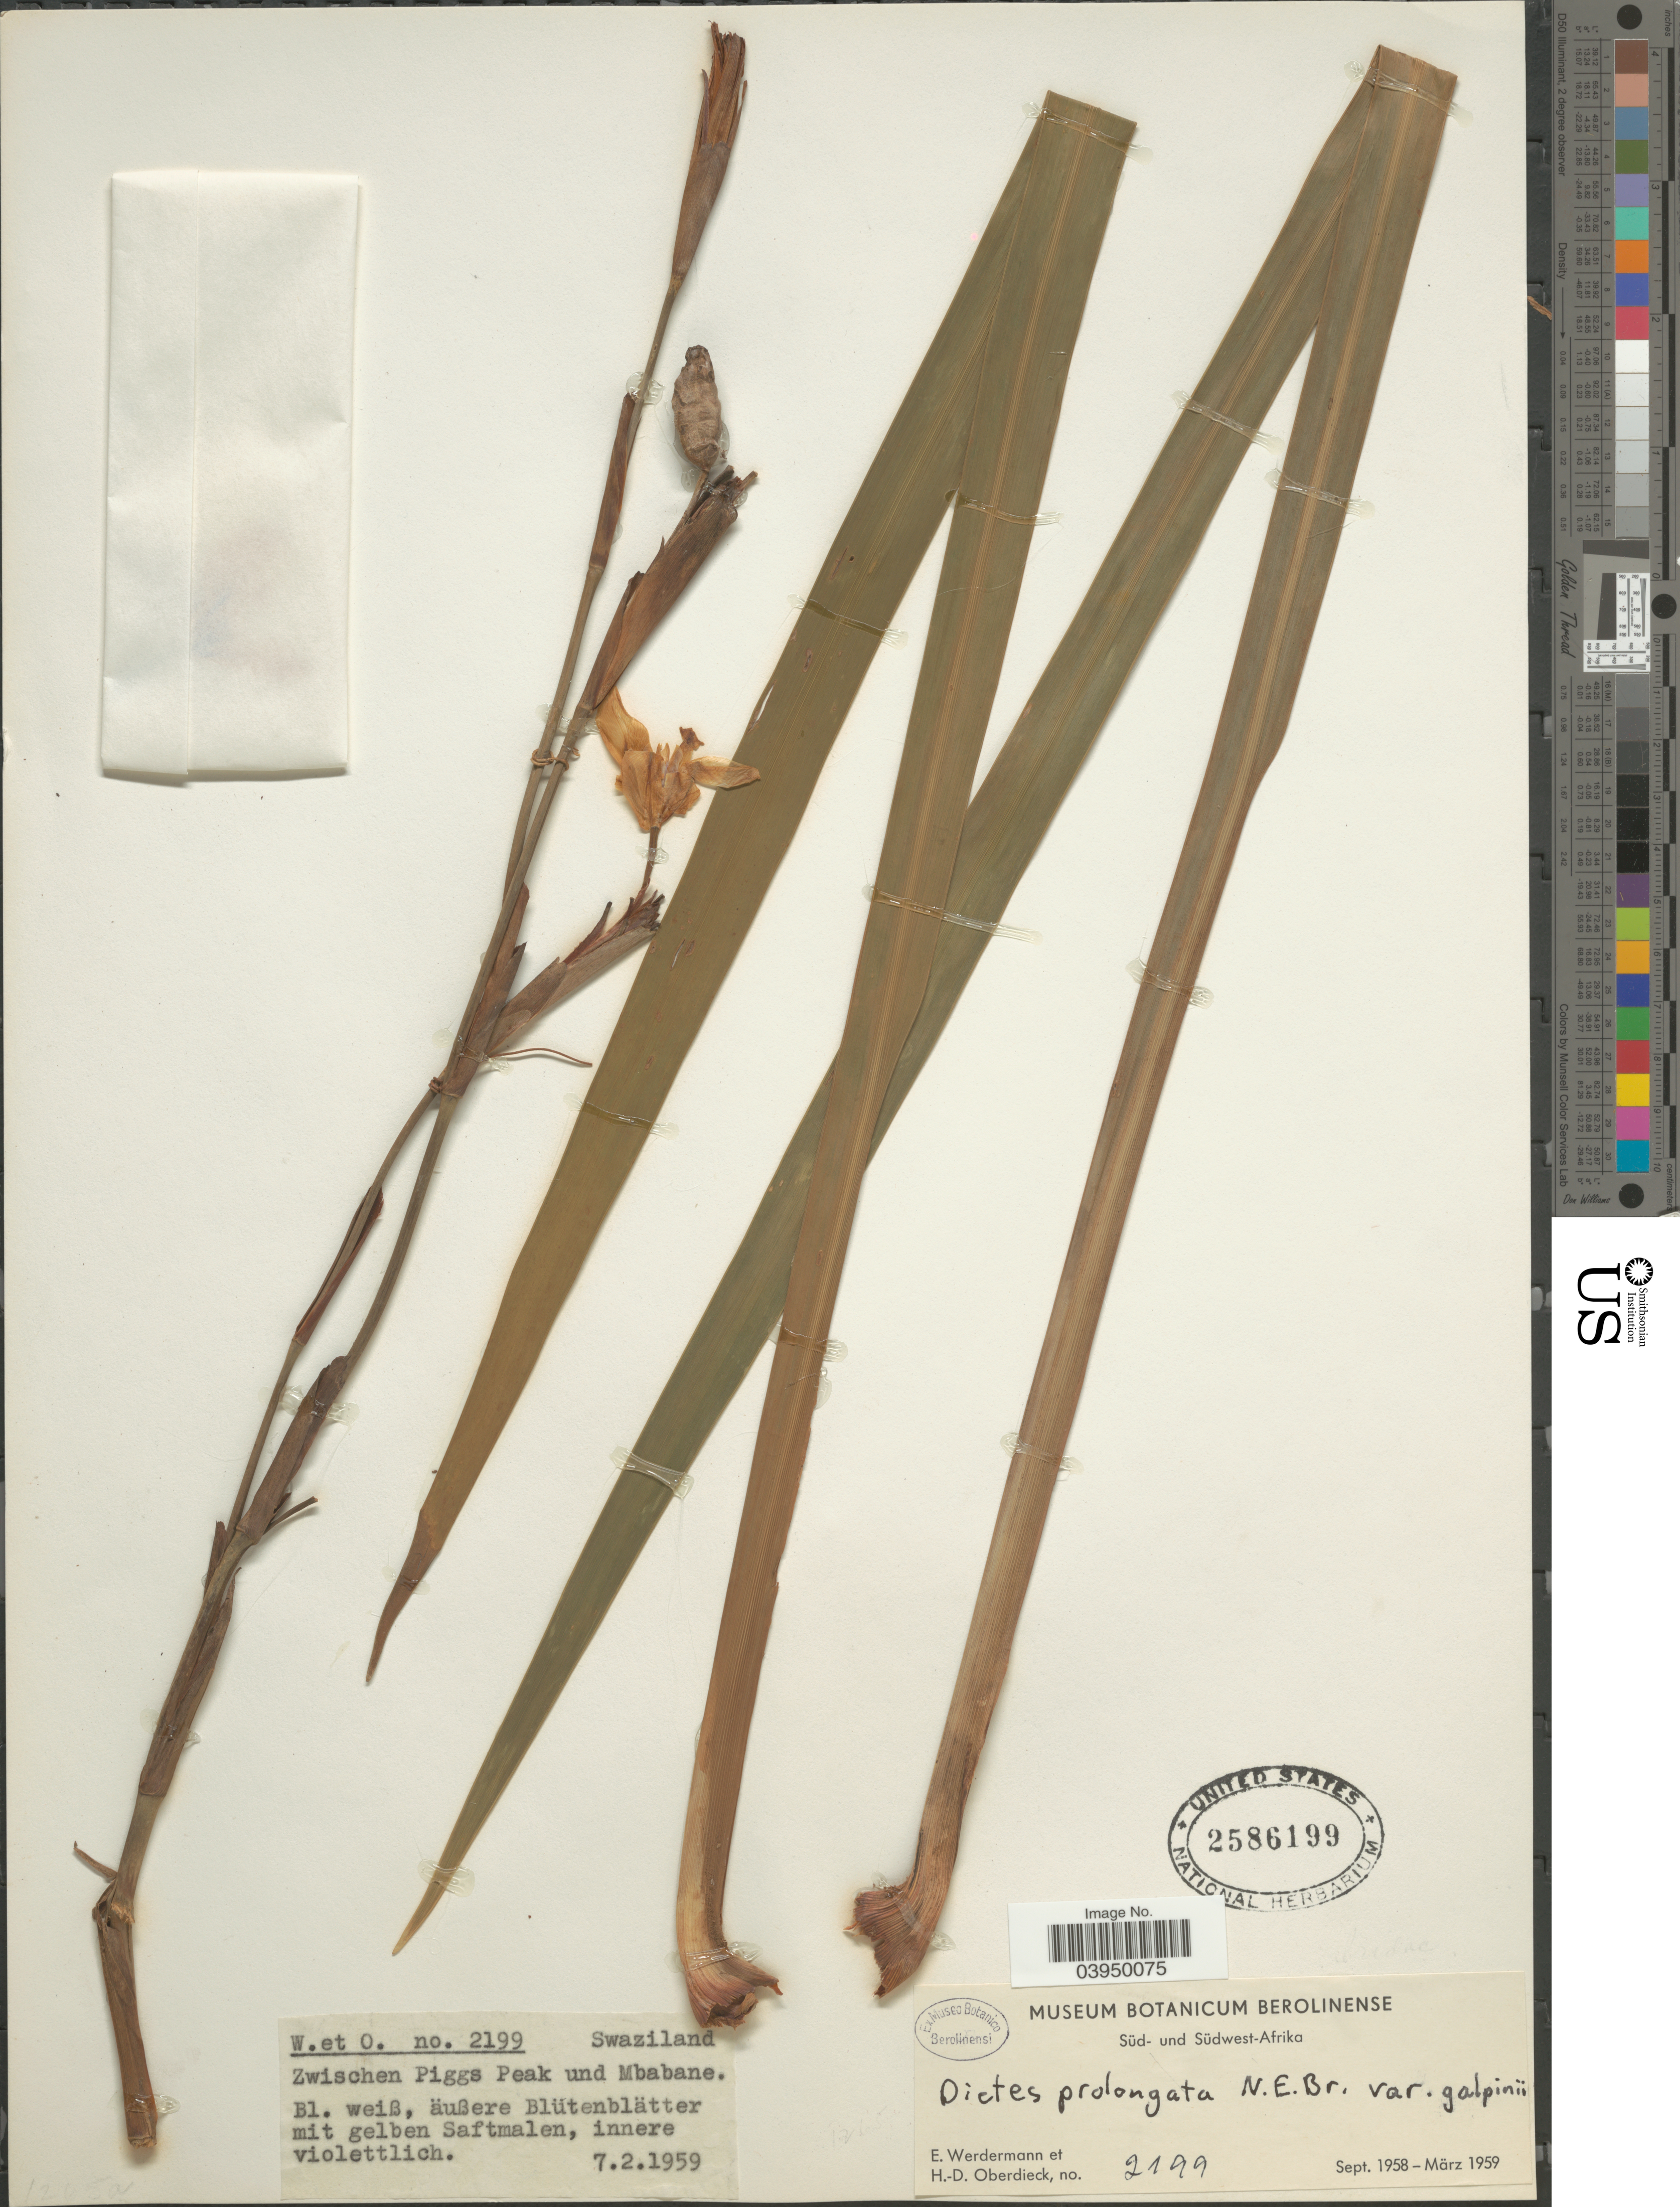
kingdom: Plantae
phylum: Tracheophyta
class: Liliopsida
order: Asparagales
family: Iridaceae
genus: Dietes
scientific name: Dietes prolongata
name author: (Baker) N.E. Br.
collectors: E. Werdermann & H. Oberdieck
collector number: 2199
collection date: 1959-02-07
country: Eswatini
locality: Zwischen Piggs Peak und Mbabane.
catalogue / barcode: US 2586199